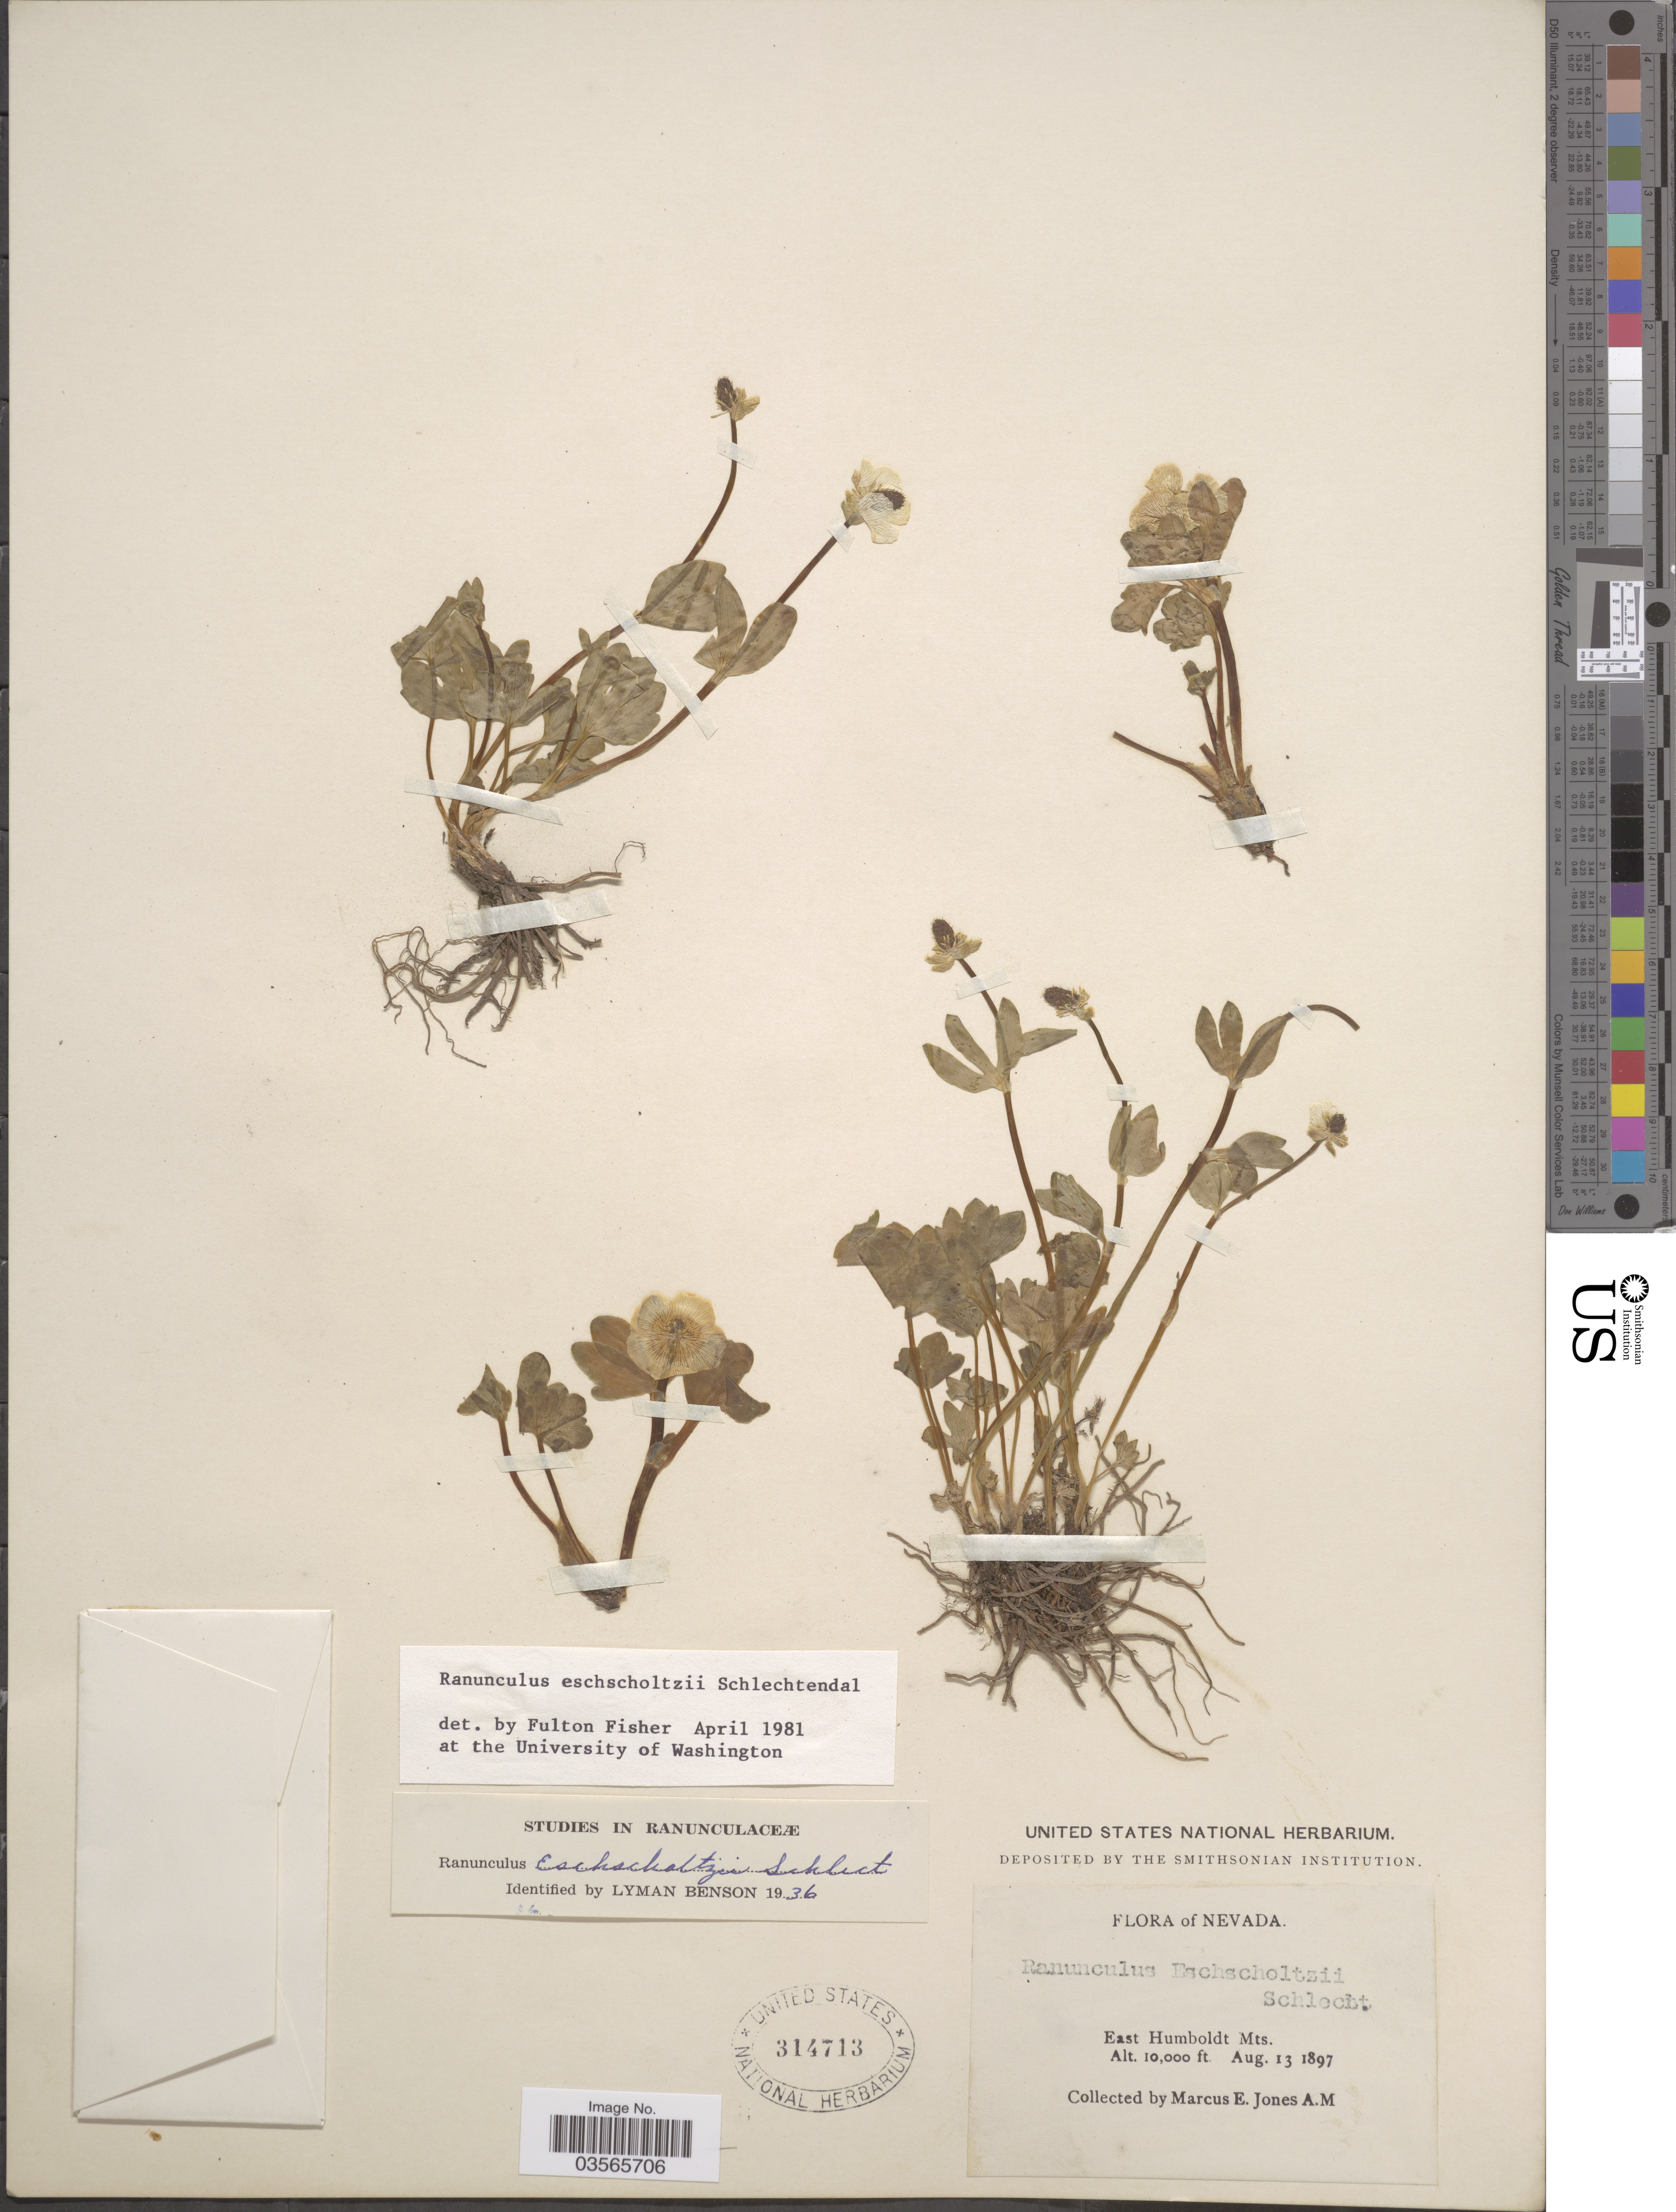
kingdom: Plantae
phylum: Tracheophyta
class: Magnoliopsida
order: Ranunculales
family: Ranunculaceae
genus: Ranunculus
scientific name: Ranunculus eschscholtzii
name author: Schltdl.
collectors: M. E. Jones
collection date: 1897-08-13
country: United States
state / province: Nevada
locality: East Humboldt Mts.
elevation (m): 3048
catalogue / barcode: US 314713